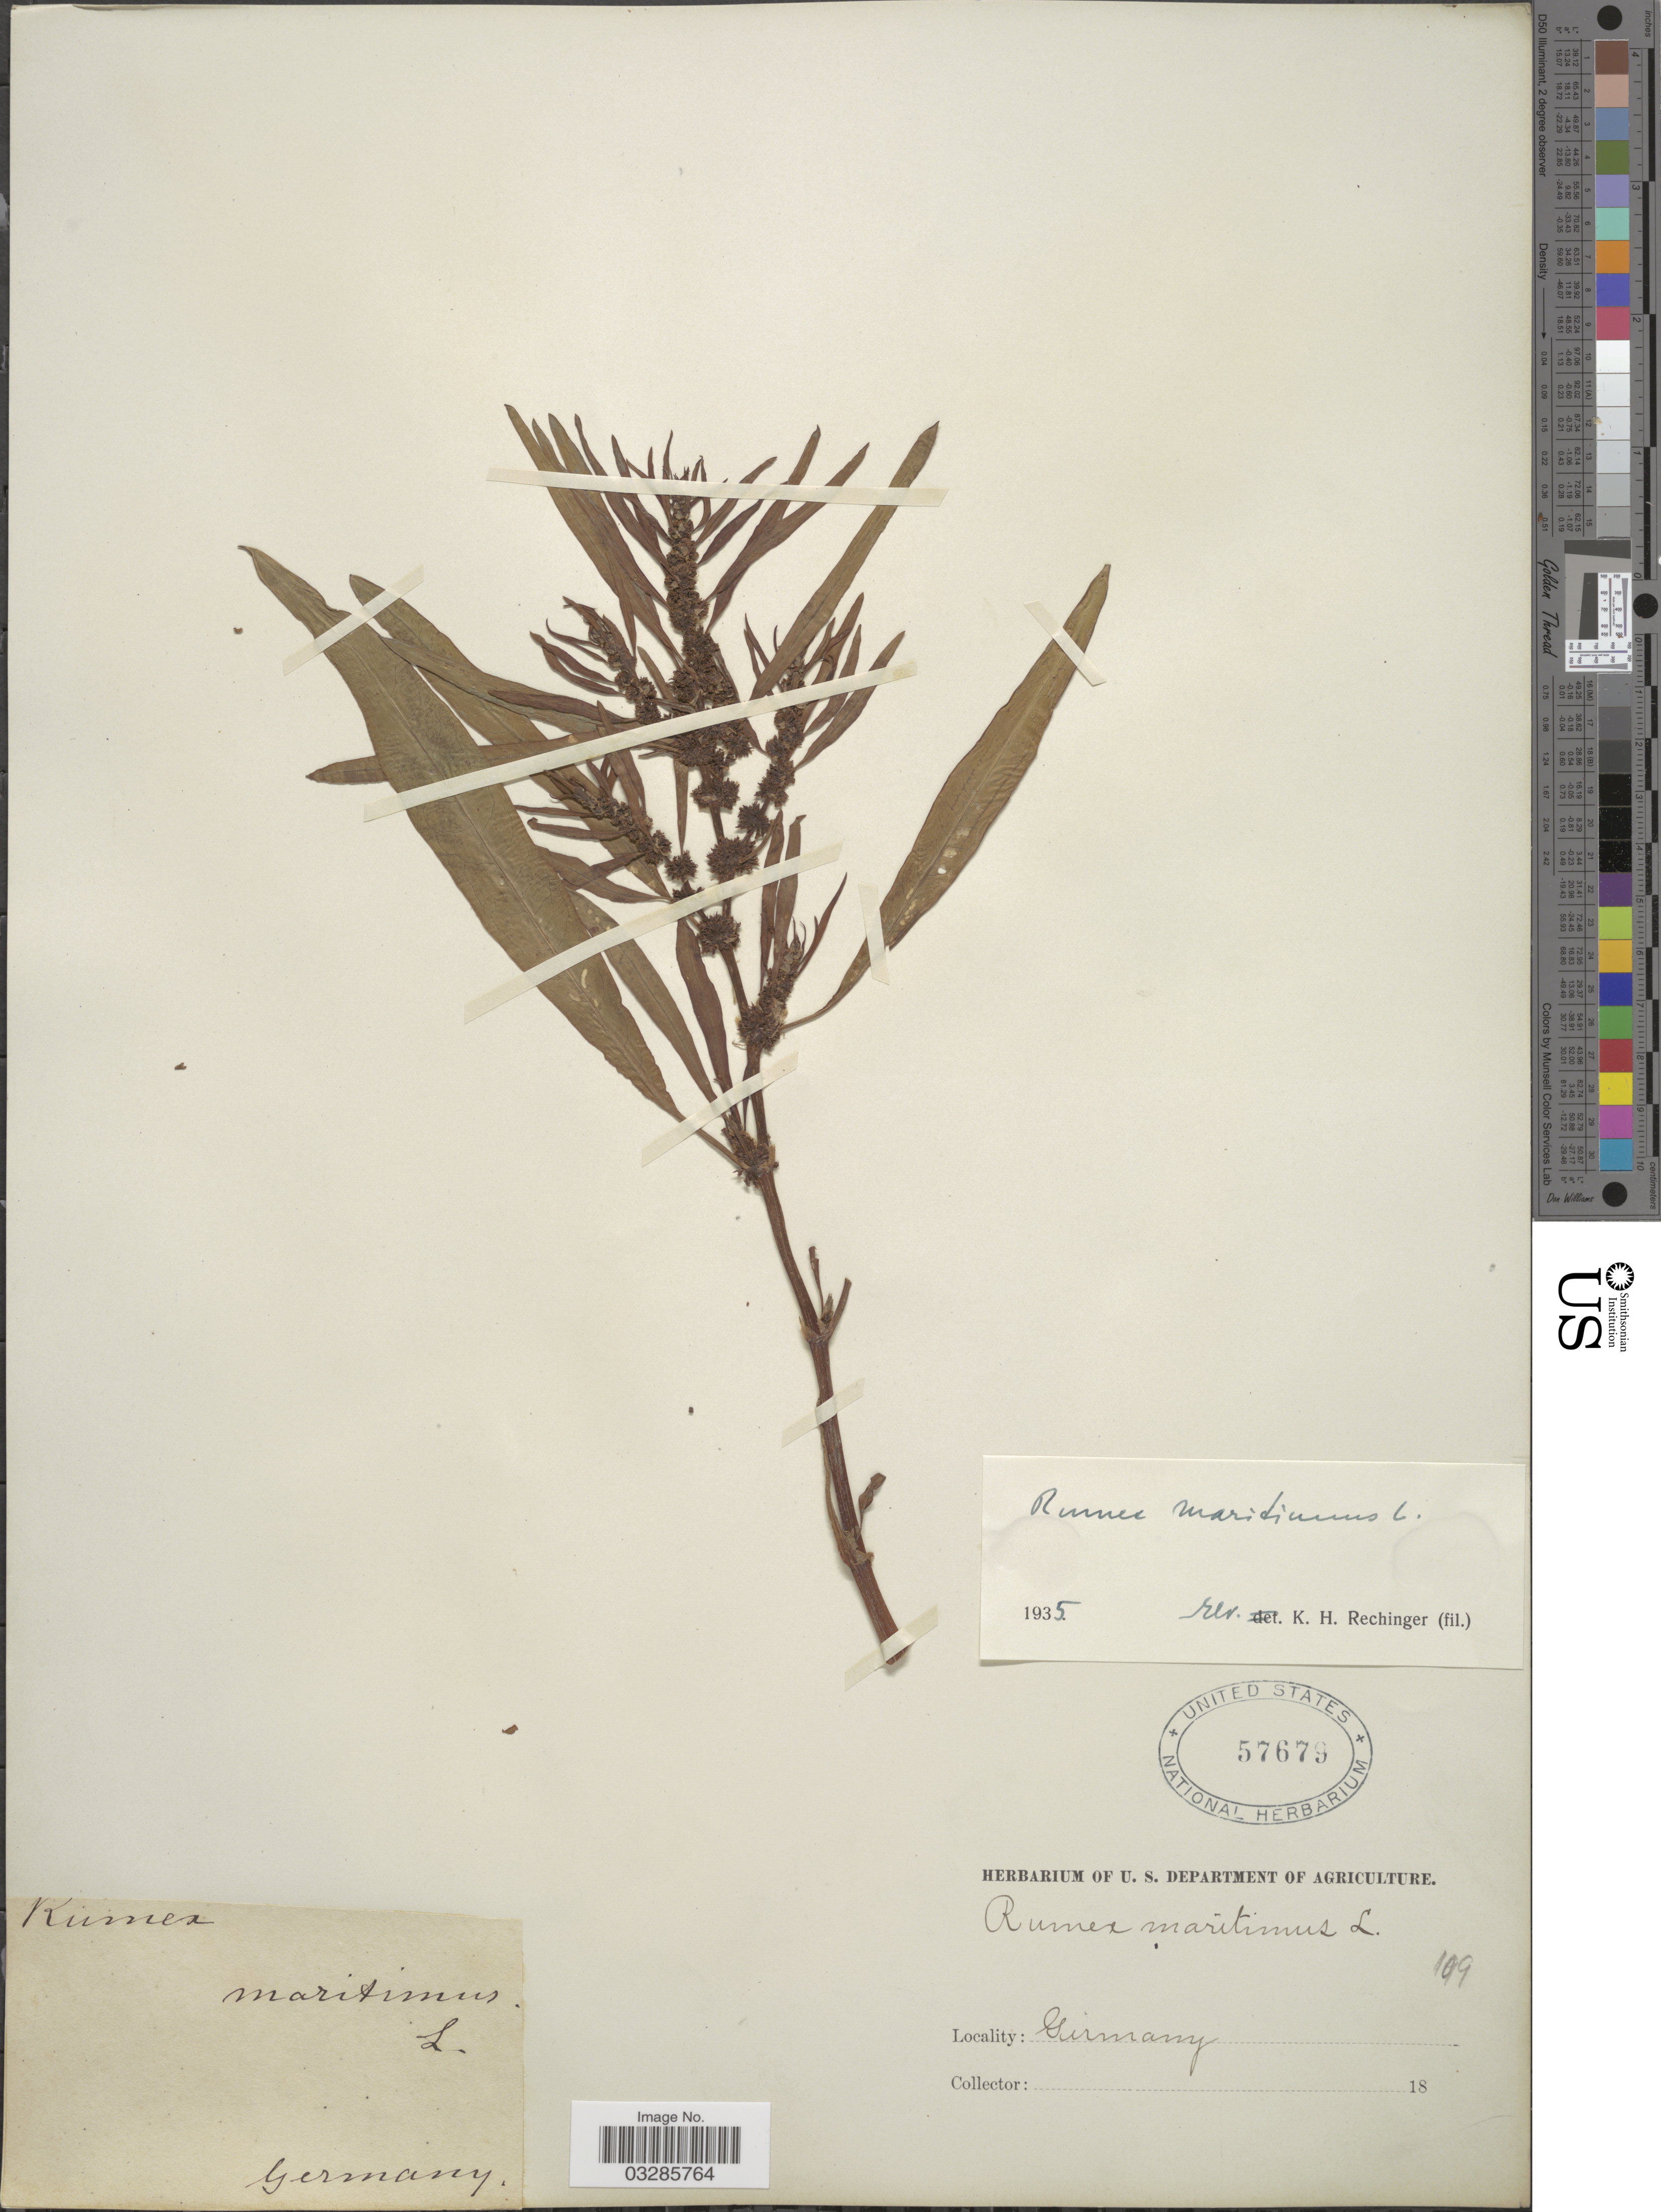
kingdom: Plantae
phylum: Tracheophyta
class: Magnoliopsida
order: Caryophyllales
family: Polygonaceae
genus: Rumex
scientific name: Rumex maritimus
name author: L.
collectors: ex herb. U. S. Department of Agriculture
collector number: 109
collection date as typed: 18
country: Germany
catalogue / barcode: US 57679